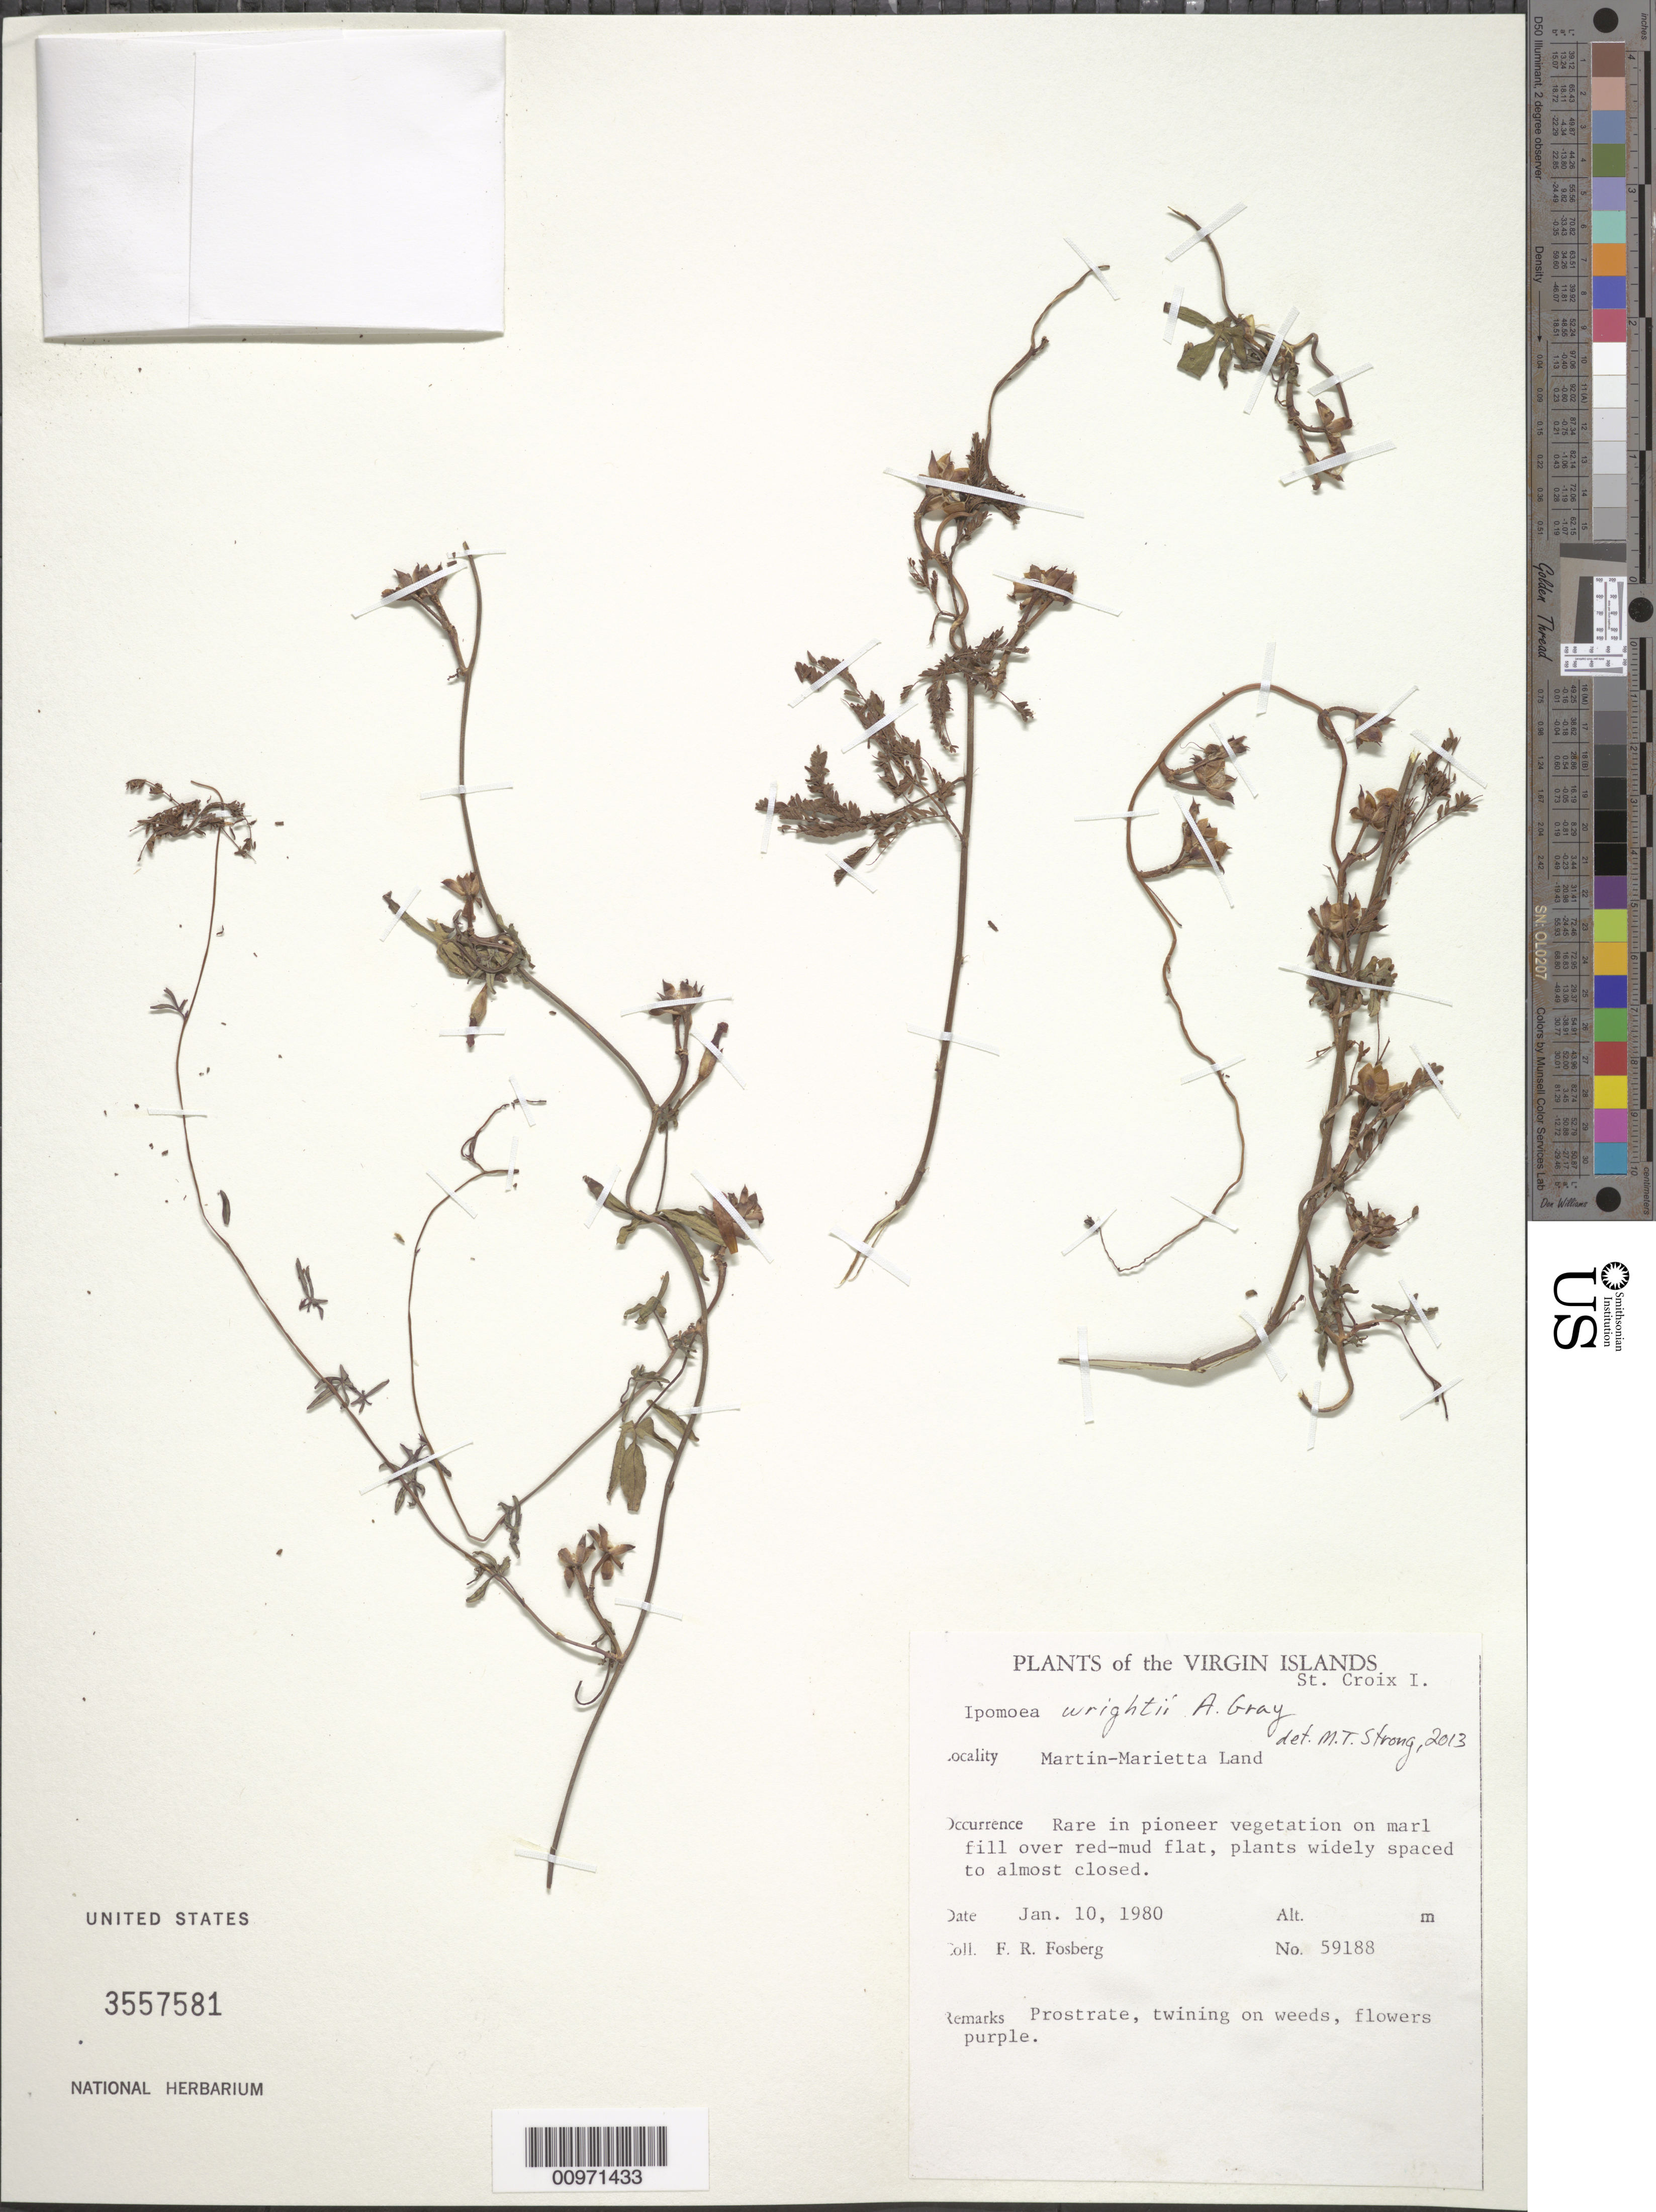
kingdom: Plantae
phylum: Tracheophyta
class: Magnoliopsida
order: Solanales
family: Convolvulaceae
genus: Ipomoea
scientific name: Ipomoea wrightii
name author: A. Gray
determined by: Strong, M. T., (US), Smithsonian Institution - National Museum of Natural History (UNITED STATES)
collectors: F. R. Fosberg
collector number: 59188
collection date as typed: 10 Jan 1980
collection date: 1980-01-10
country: U.S. Virgin Islands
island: St. Croix I.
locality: Martin-Marietta Land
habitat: In pioneer vegetation on marl fill over red-mud flat, plants widely spaced to almost closed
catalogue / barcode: US 3557581